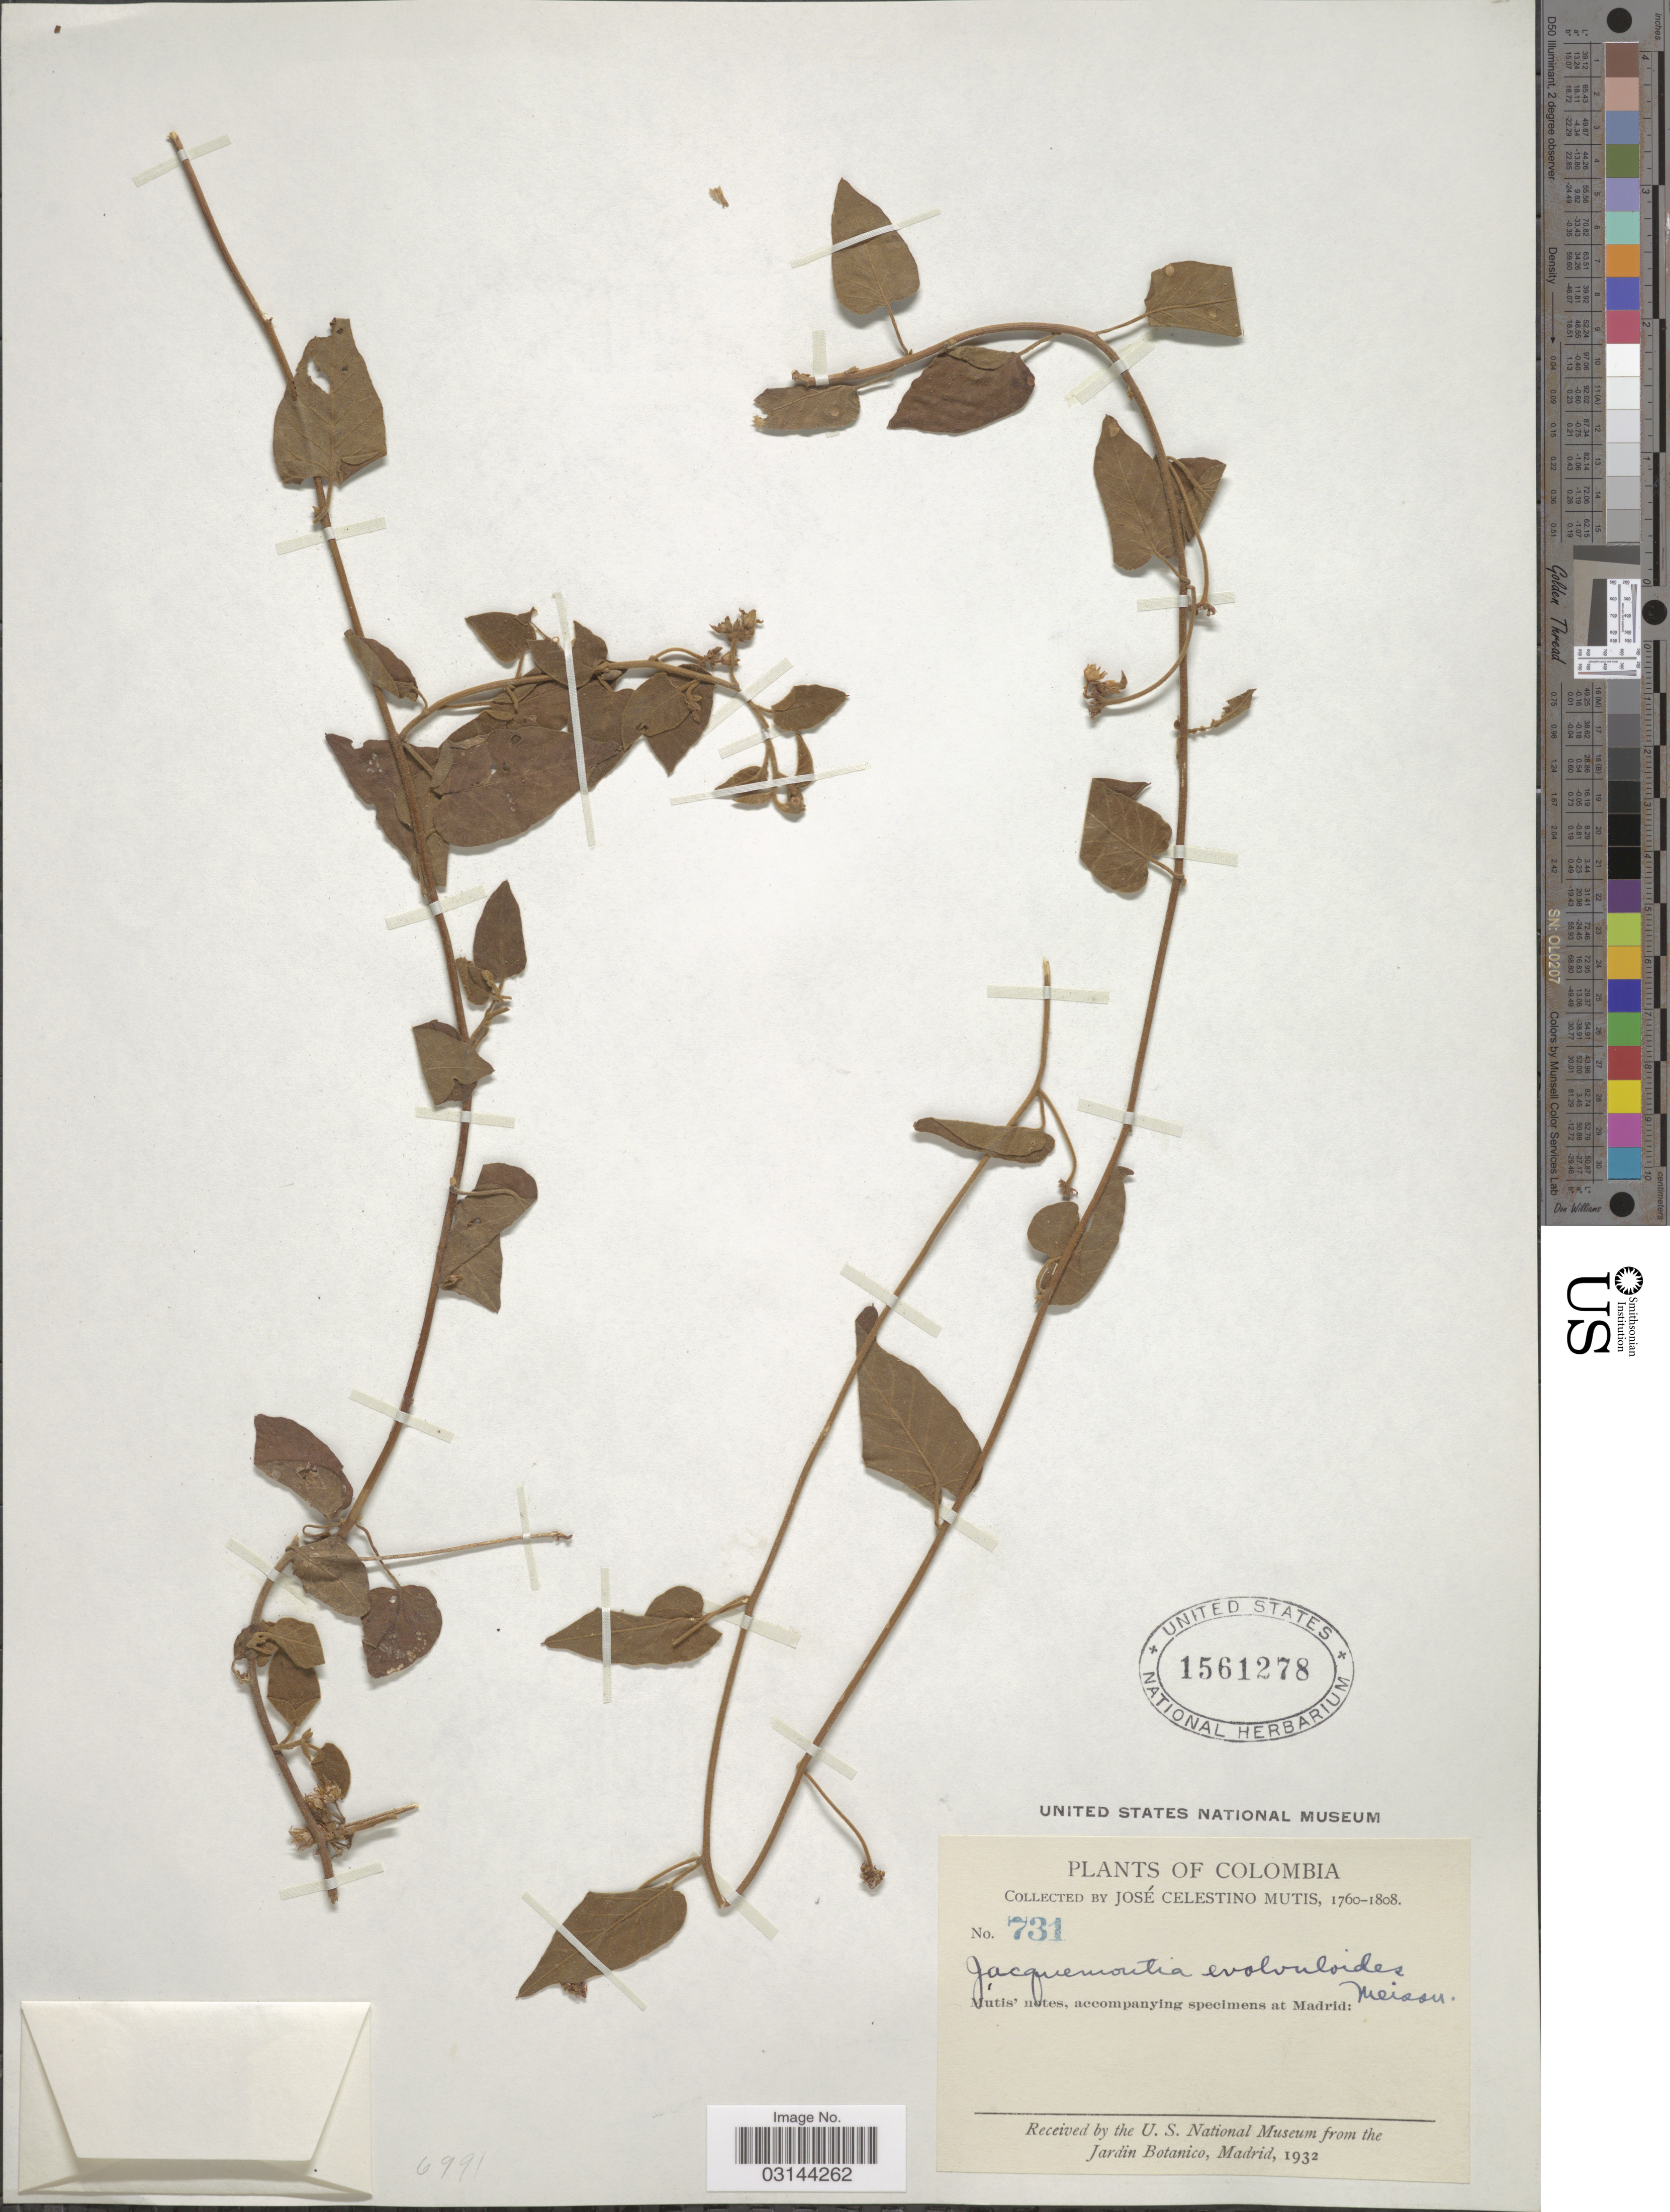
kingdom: Plantae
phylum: Tracheophyta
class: Magnoliopsida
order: Solanales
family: Convolvulaceae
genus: Jacquemontia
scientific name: Jacquemontia evolvuloides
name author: Meisn.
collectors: J. C. B. Mutis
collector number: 731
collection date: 1760/1808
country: Colombia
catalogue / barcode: US 1561278